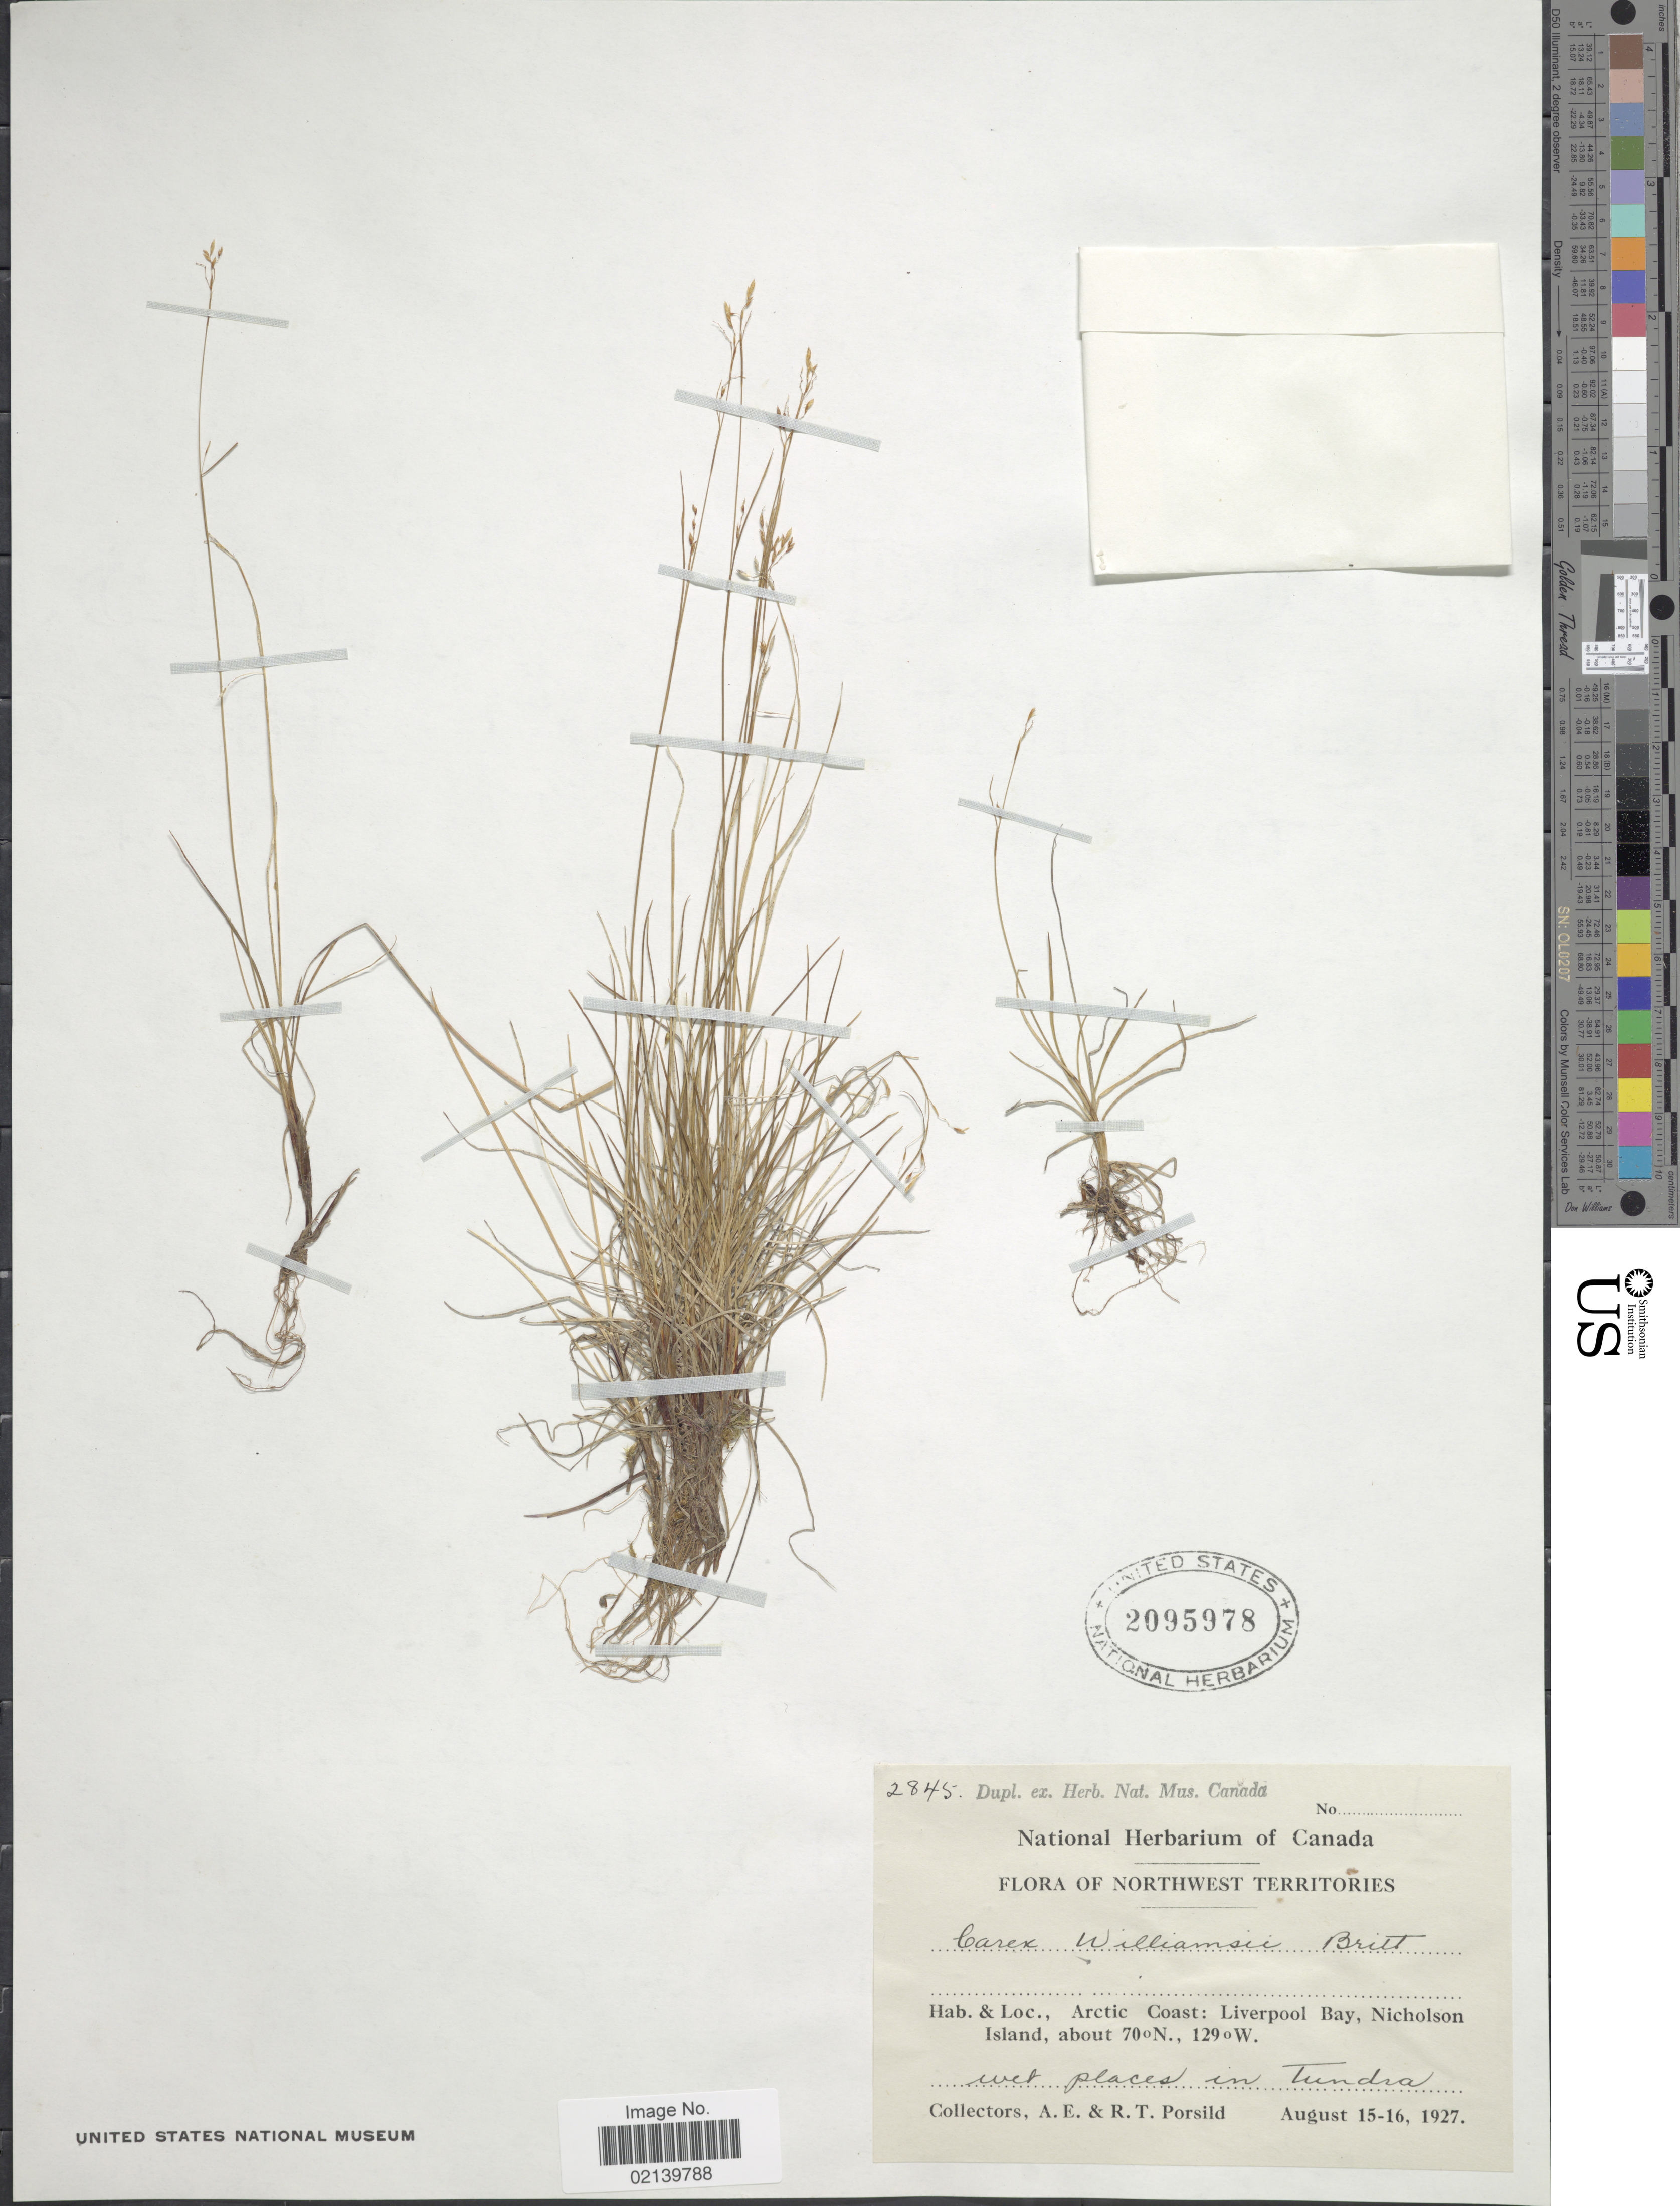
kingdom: Plantae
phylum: Tracheophyta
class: Liliopsida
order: Poales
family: Cyperaceae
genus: Carex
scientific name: Carex williamsii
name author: Britton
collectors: A. E. Porsild & R. T. Porsild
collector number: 2845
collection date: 1927-08-15/1927-08-16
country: Canada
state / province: Northwest Territories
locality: Northwest Territories. Arctic Coast: Liverpool Bay, Nicholson Island.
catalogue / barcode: US 2095978